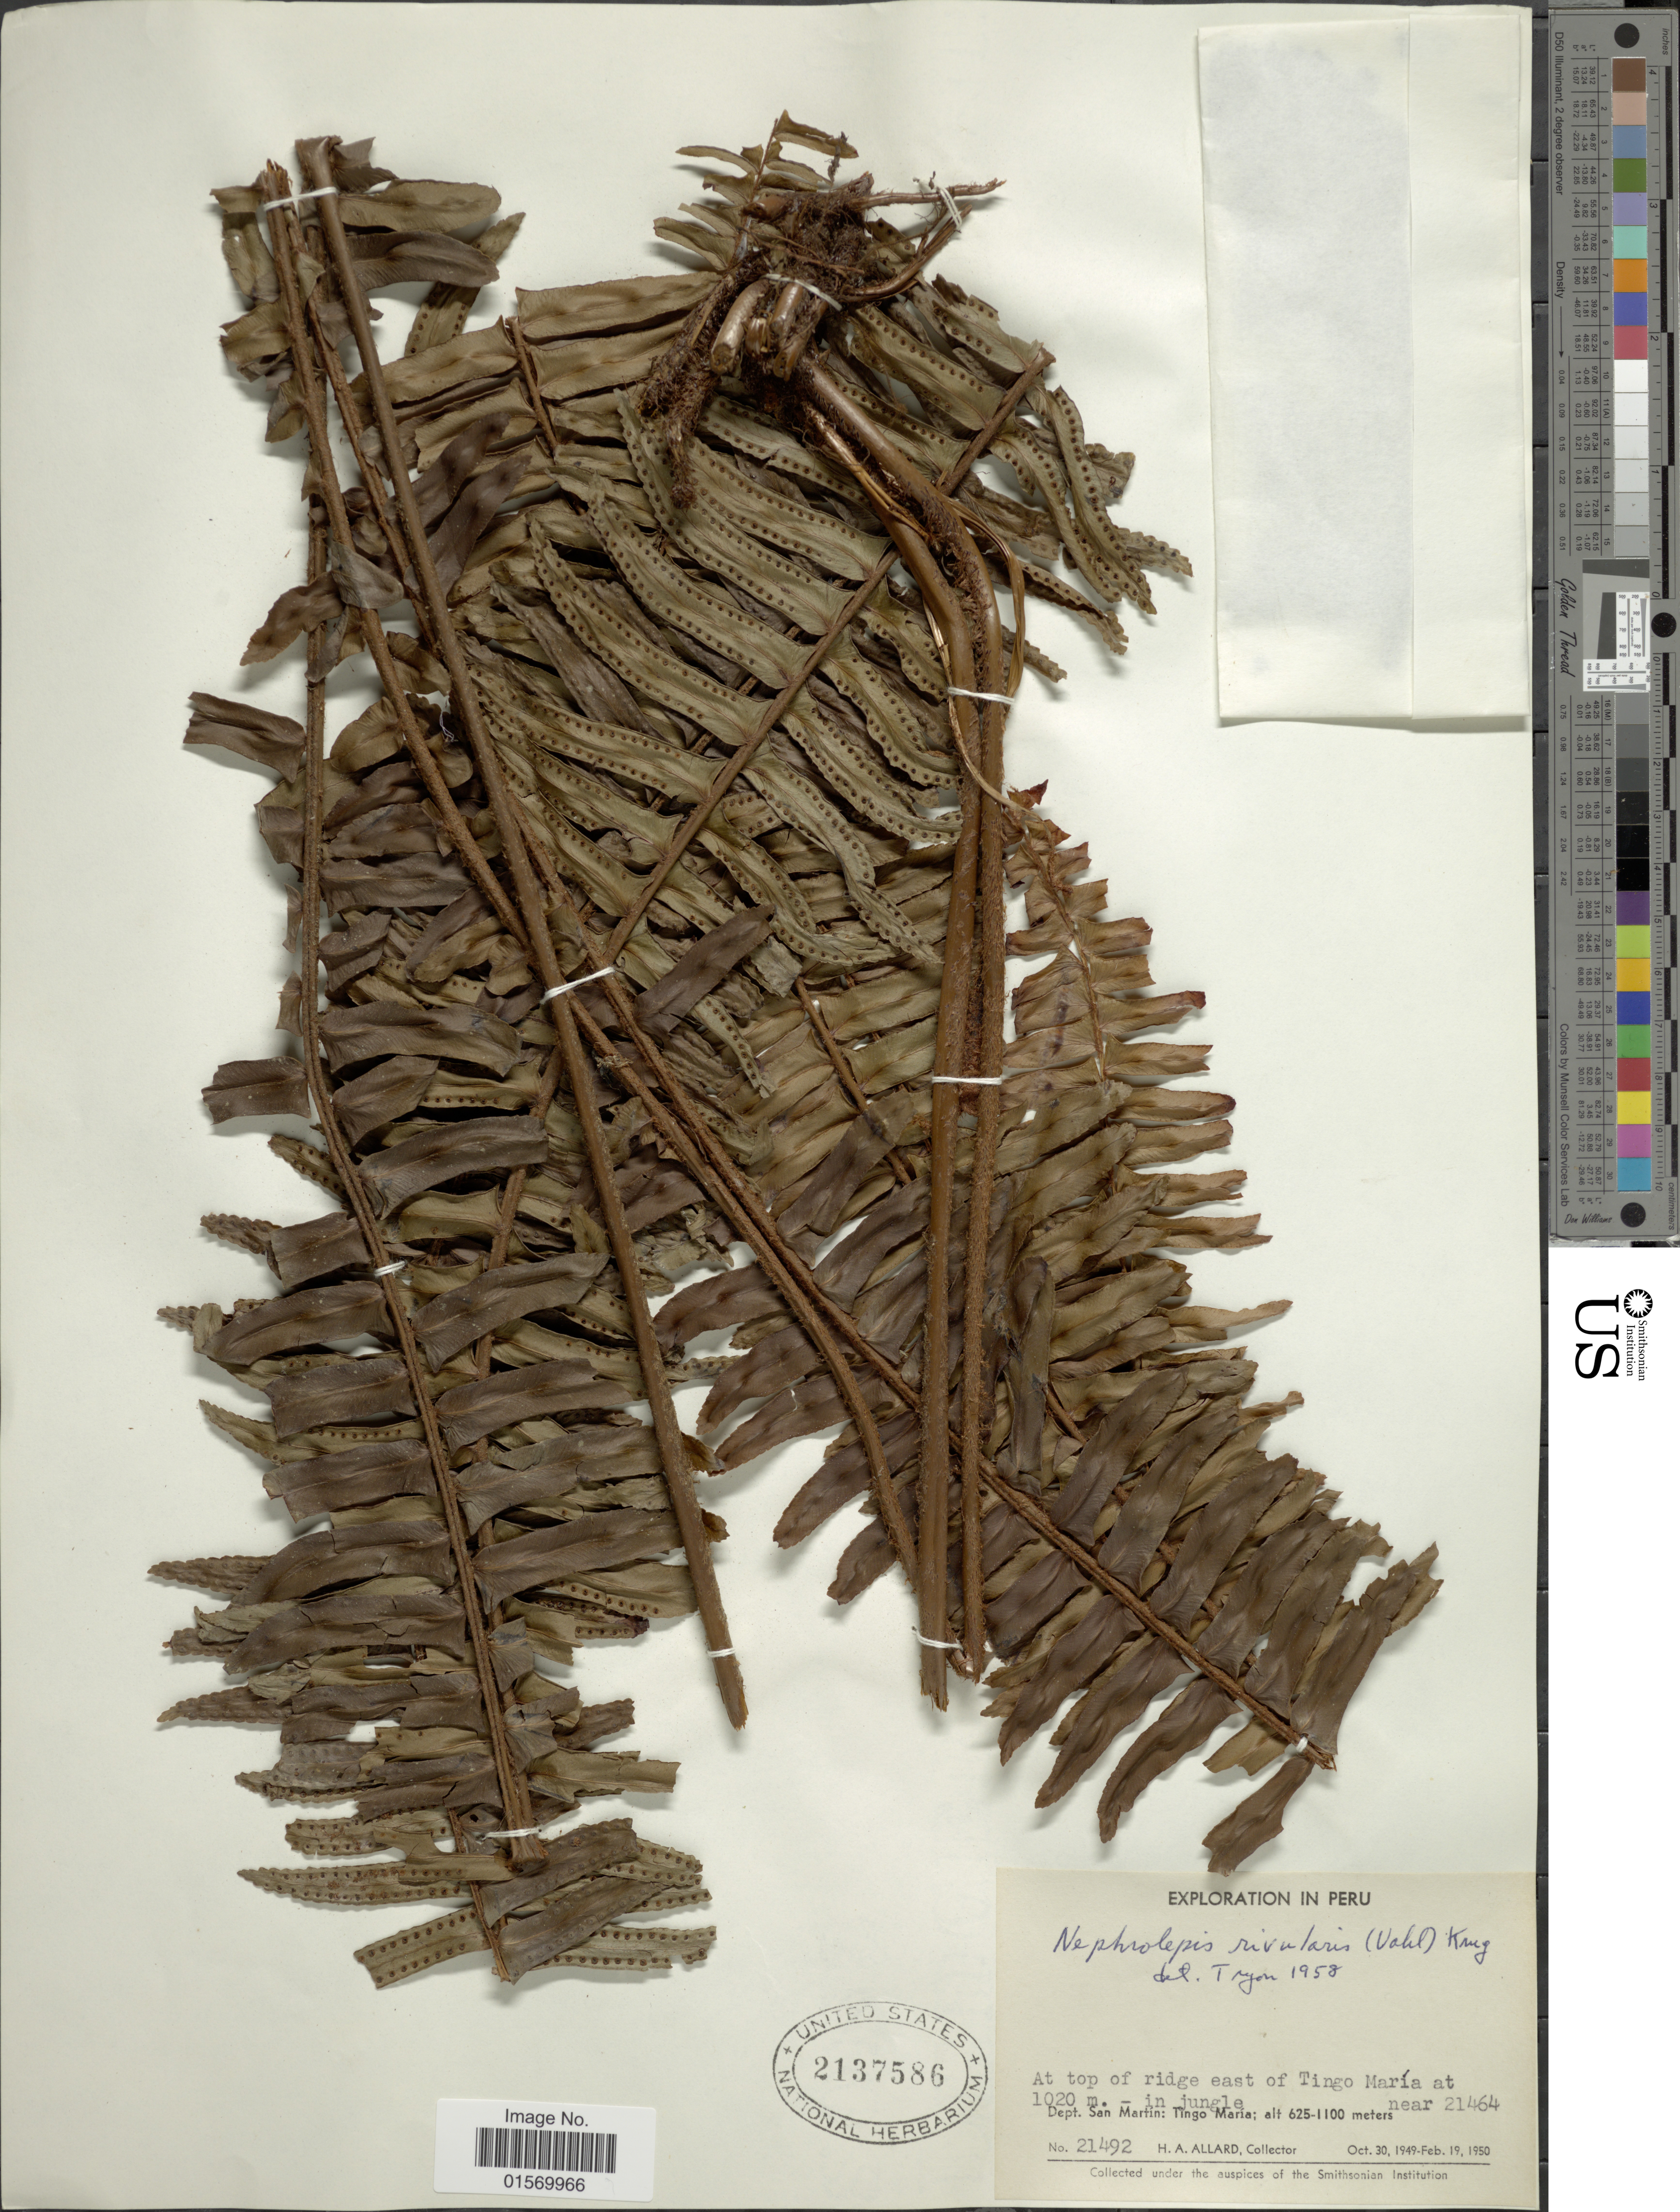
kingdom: Plantae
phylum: Tracheophyta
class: Polypodiopsida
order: Polypodiales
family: Nephrolepidaceae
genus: Nephrolepis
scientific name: Nephrolepis rivularis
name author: (Vahl) Mett. ex Krug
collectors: H. A. Allard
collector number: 21492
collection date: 1949-10-30/1950-02-19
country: Peru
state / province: San Martín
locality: At top of ridge east of Tingo María - in jungle near 21464. Tingo María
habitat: at top of ridge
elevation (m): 625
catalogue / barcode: US 2137586